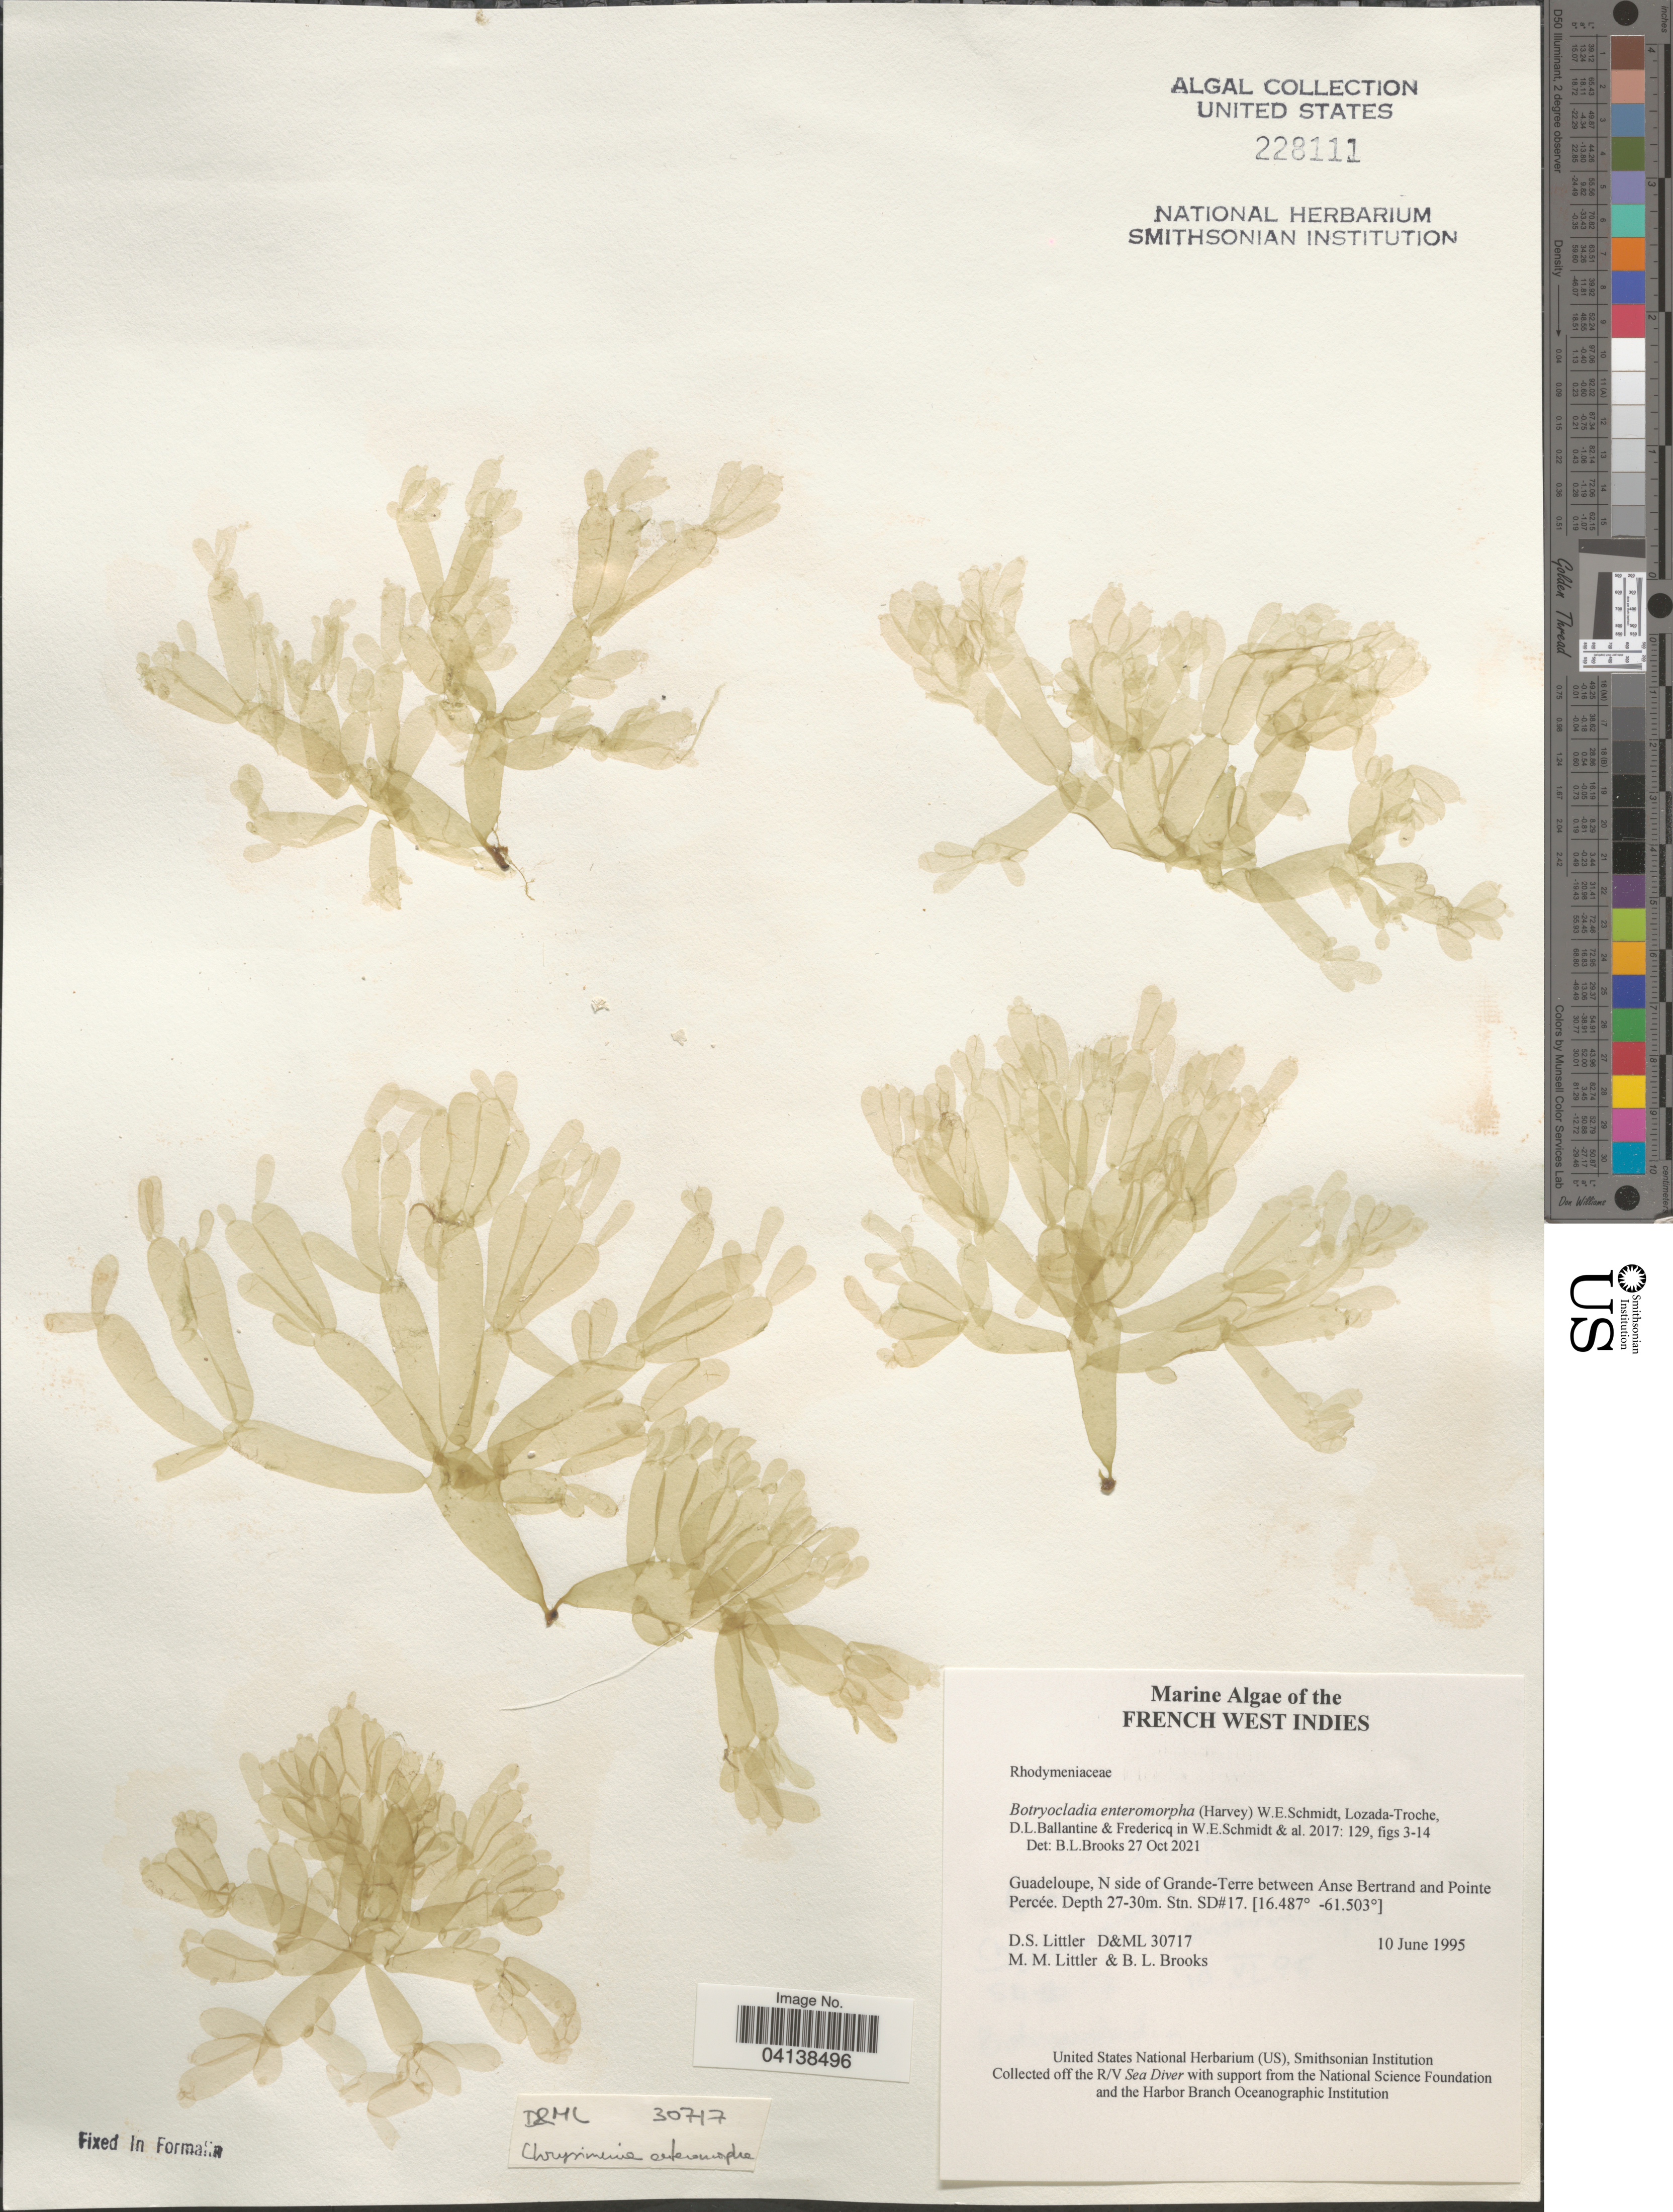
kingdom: Plantae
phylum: Rhodophyta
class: Florideophyceae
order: Rhodymeniales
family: Rhodymeniaceae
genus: Botryocladia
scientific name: Botryocladia enteromorpha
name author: (Harv.) W.E. Schmidt et al. in W.E. Schmidt et al.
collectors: D. S. Littler & B. Brooks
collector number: D&ML 30717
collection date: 1995-06-10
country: Guadeloupe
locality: French West Indies. N side of Grande-Terre between Anse Bertrand and Pointe Percée. Stn. SD#17.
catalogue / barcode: US 228111